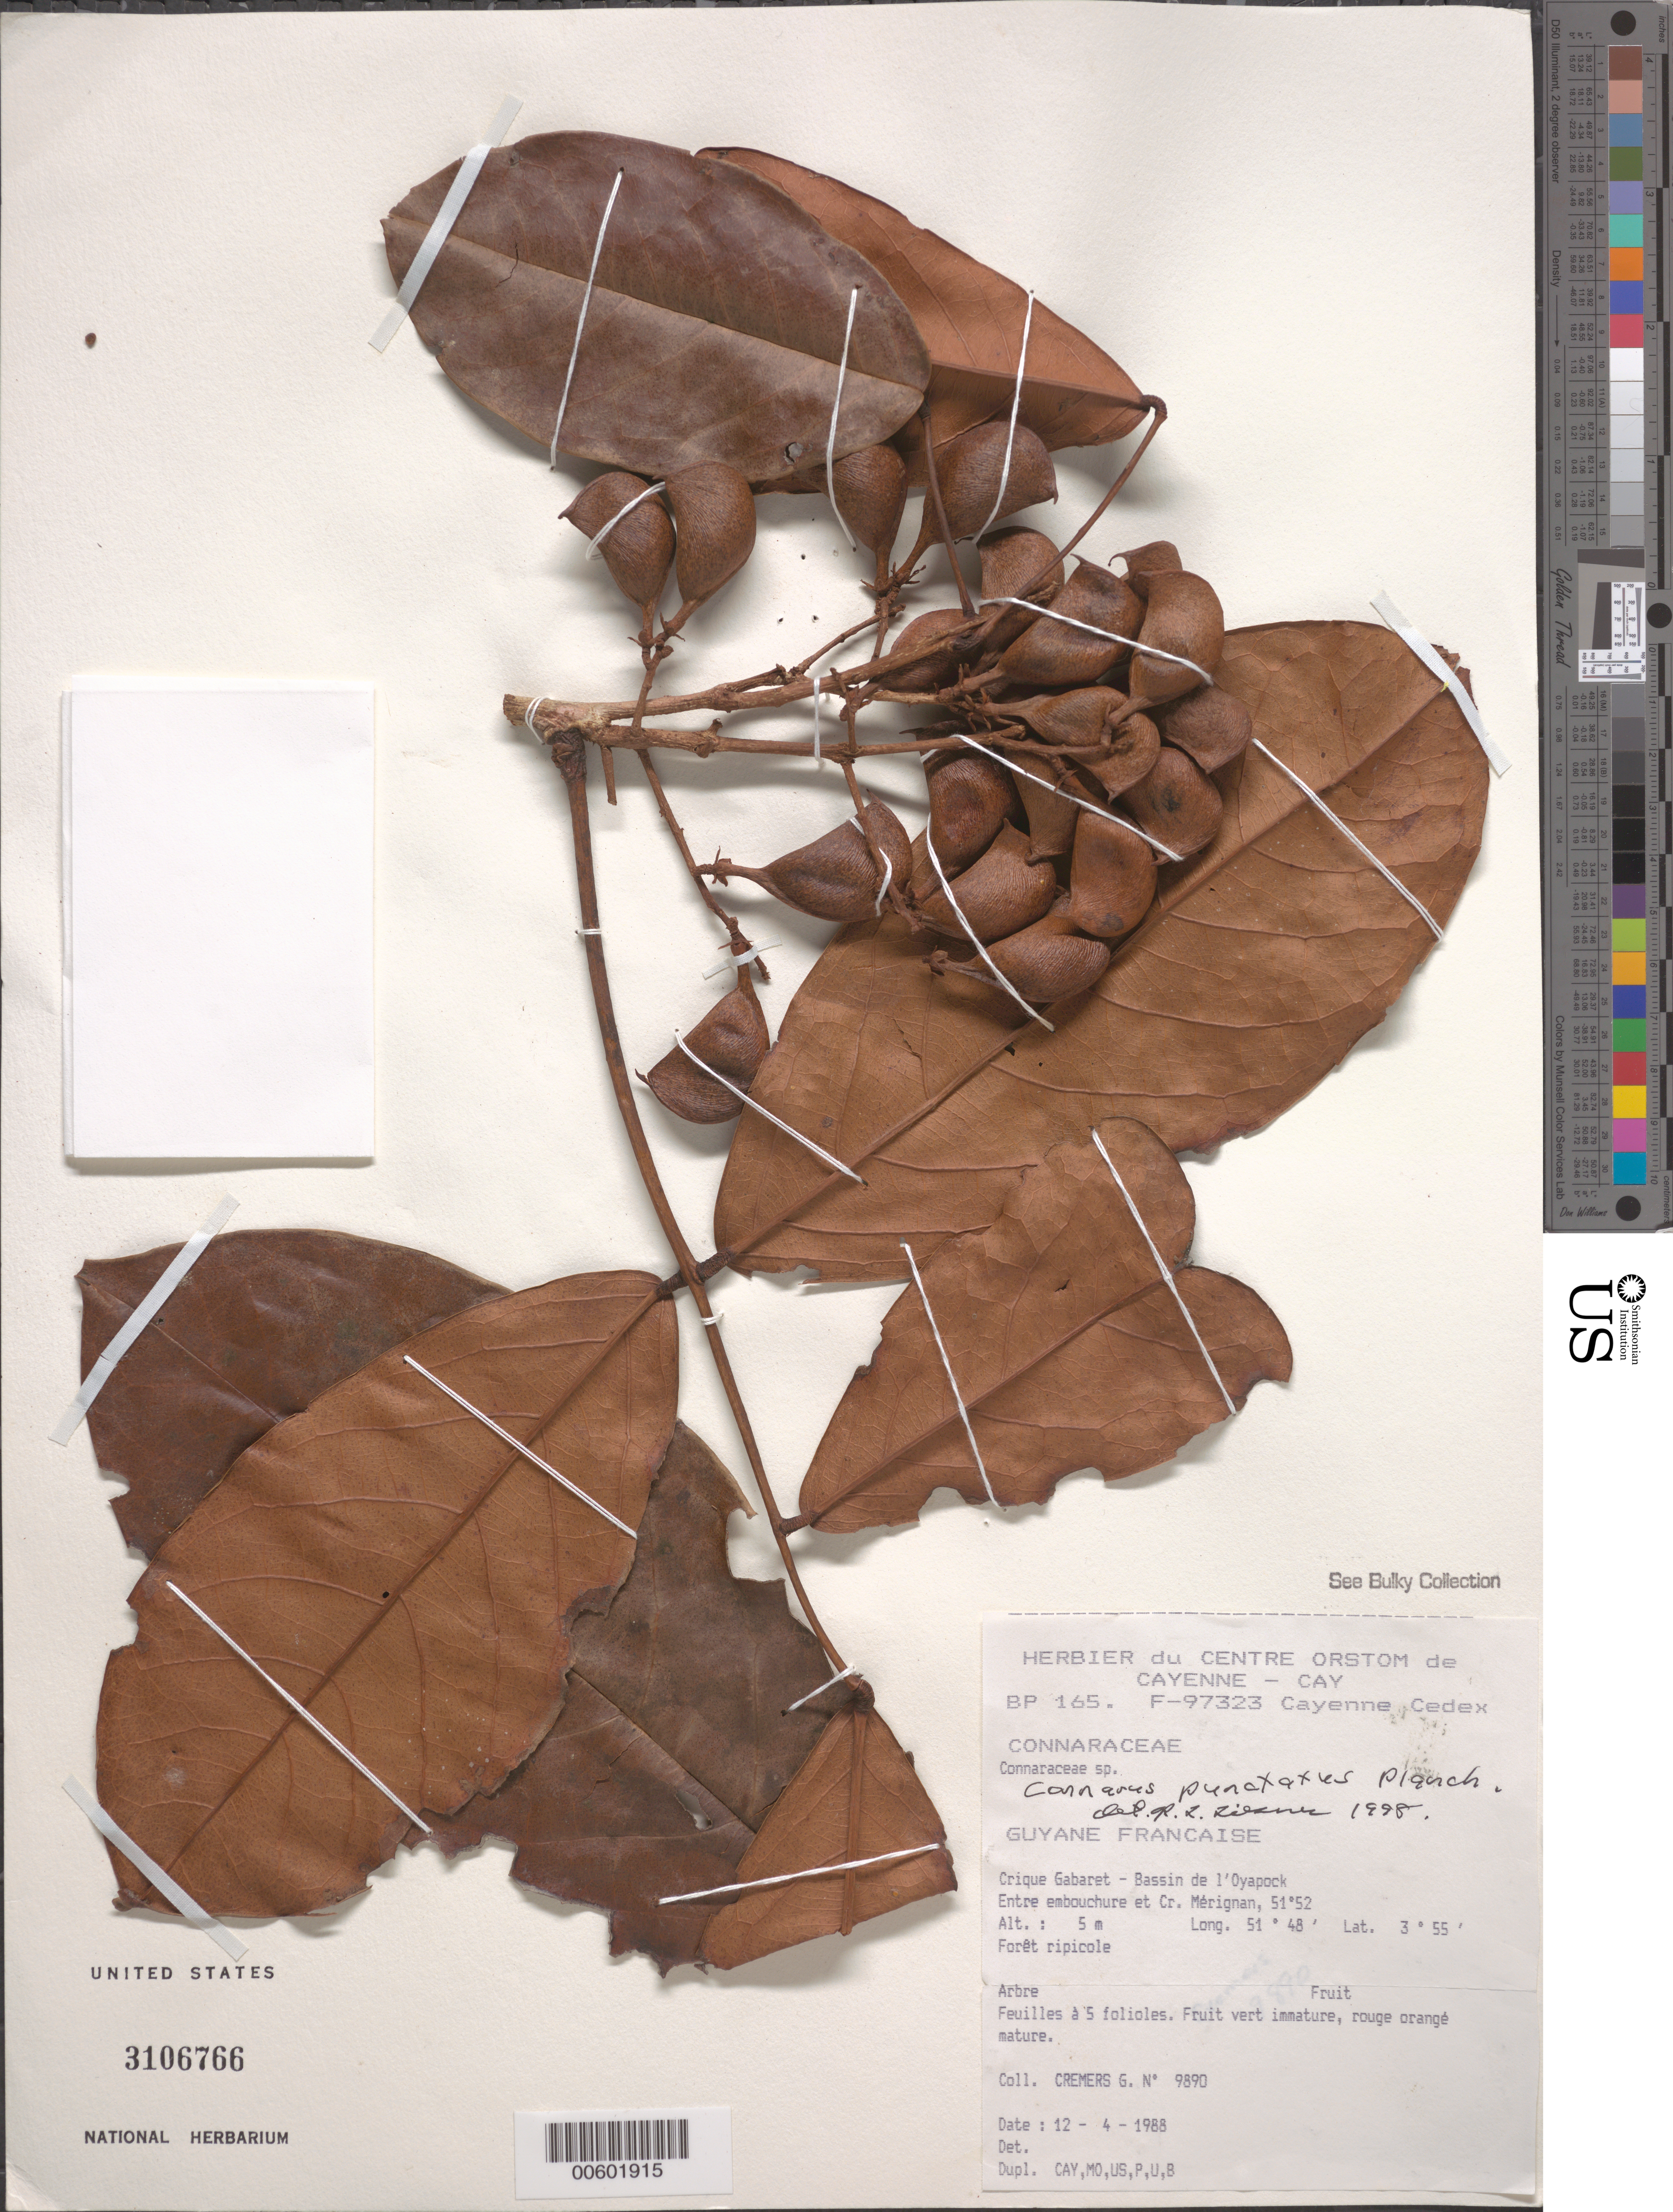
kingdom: Plantae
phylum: Tracheophyta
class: Magnoliopsida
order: Oxalidales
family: Connaraceae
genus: Connarus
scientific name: Connarus punctatus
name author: Planch.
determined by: Liesner, R. L.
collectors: G. Cremers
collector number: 9890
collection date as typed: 12-Apr-88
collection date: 1988-04-12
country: French Guiana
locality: Crique Gabaret, Bassin de l'Oyapock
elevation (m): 5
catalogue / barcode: US 3106766